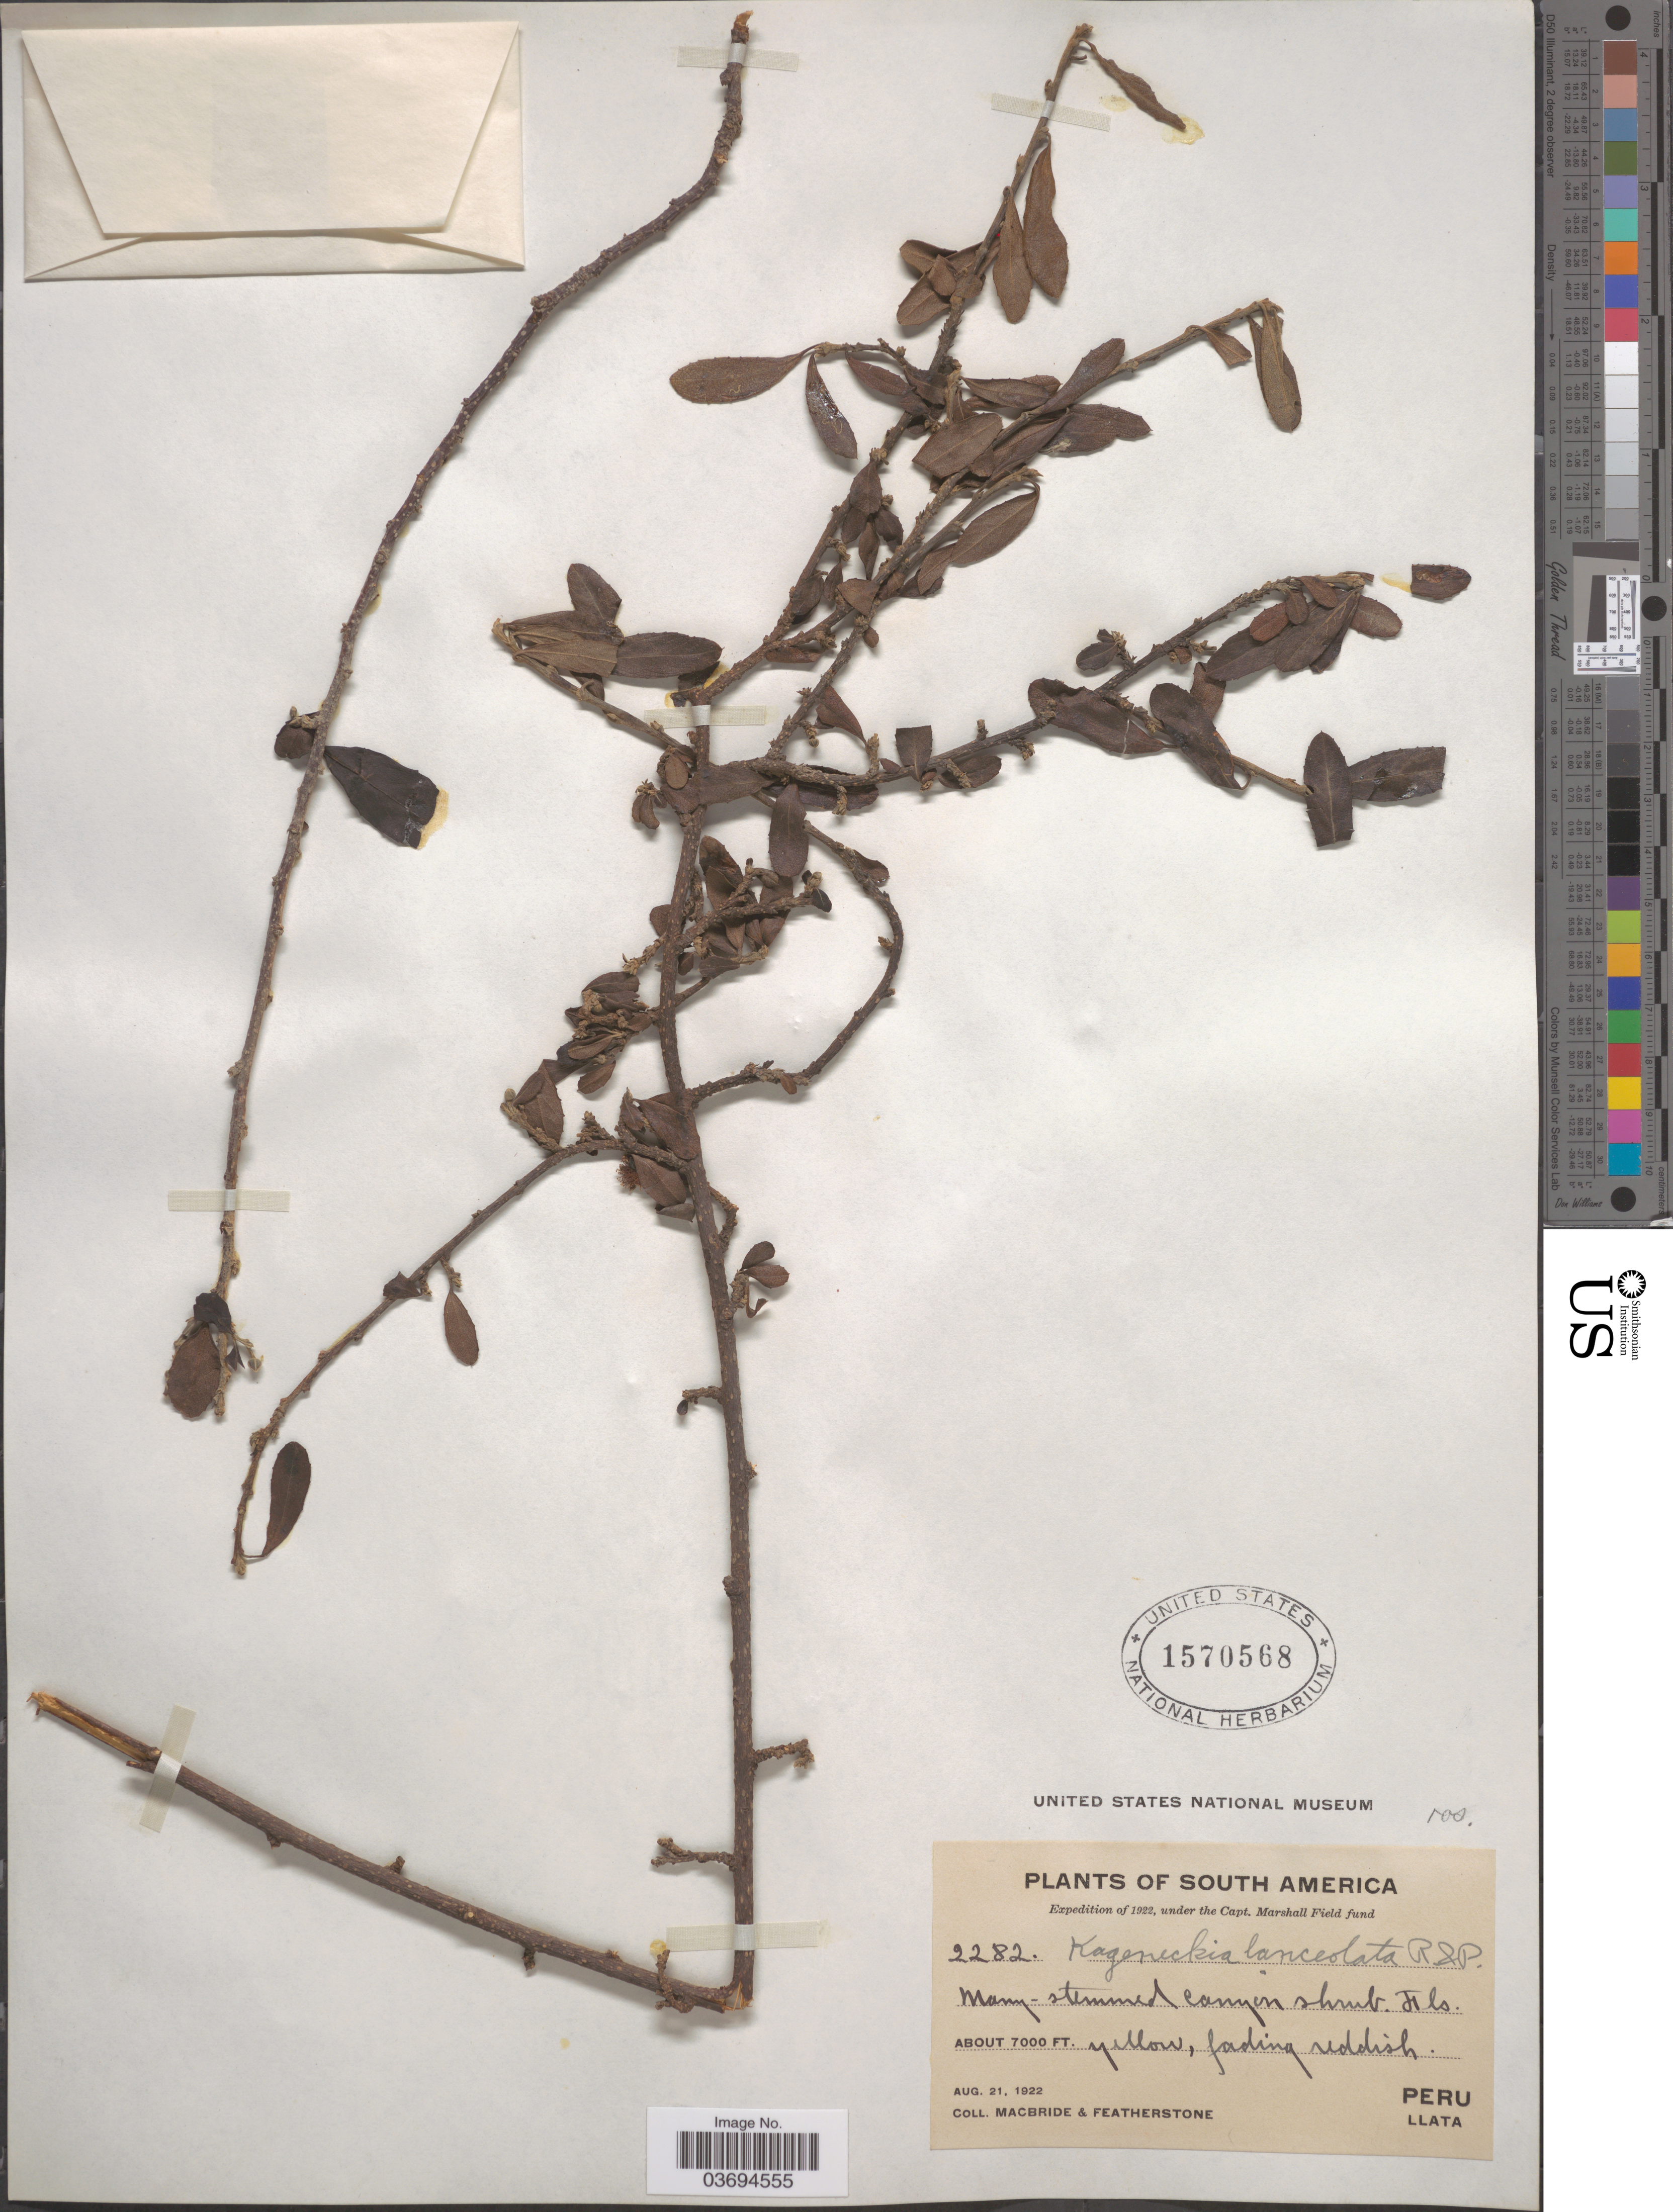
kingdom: Plantae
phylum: Tracheophyta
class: Magnoliopsida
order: Rosales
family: Rosaceae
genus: Kageneckia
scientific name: Kageneckia lanceolata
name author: Ruiz & Pav.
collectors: Macbride, -- & -. Featherstone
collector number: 2282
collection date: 1922-08-21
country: Peru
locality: Llata.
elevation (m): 2134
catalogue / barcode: US 1570568